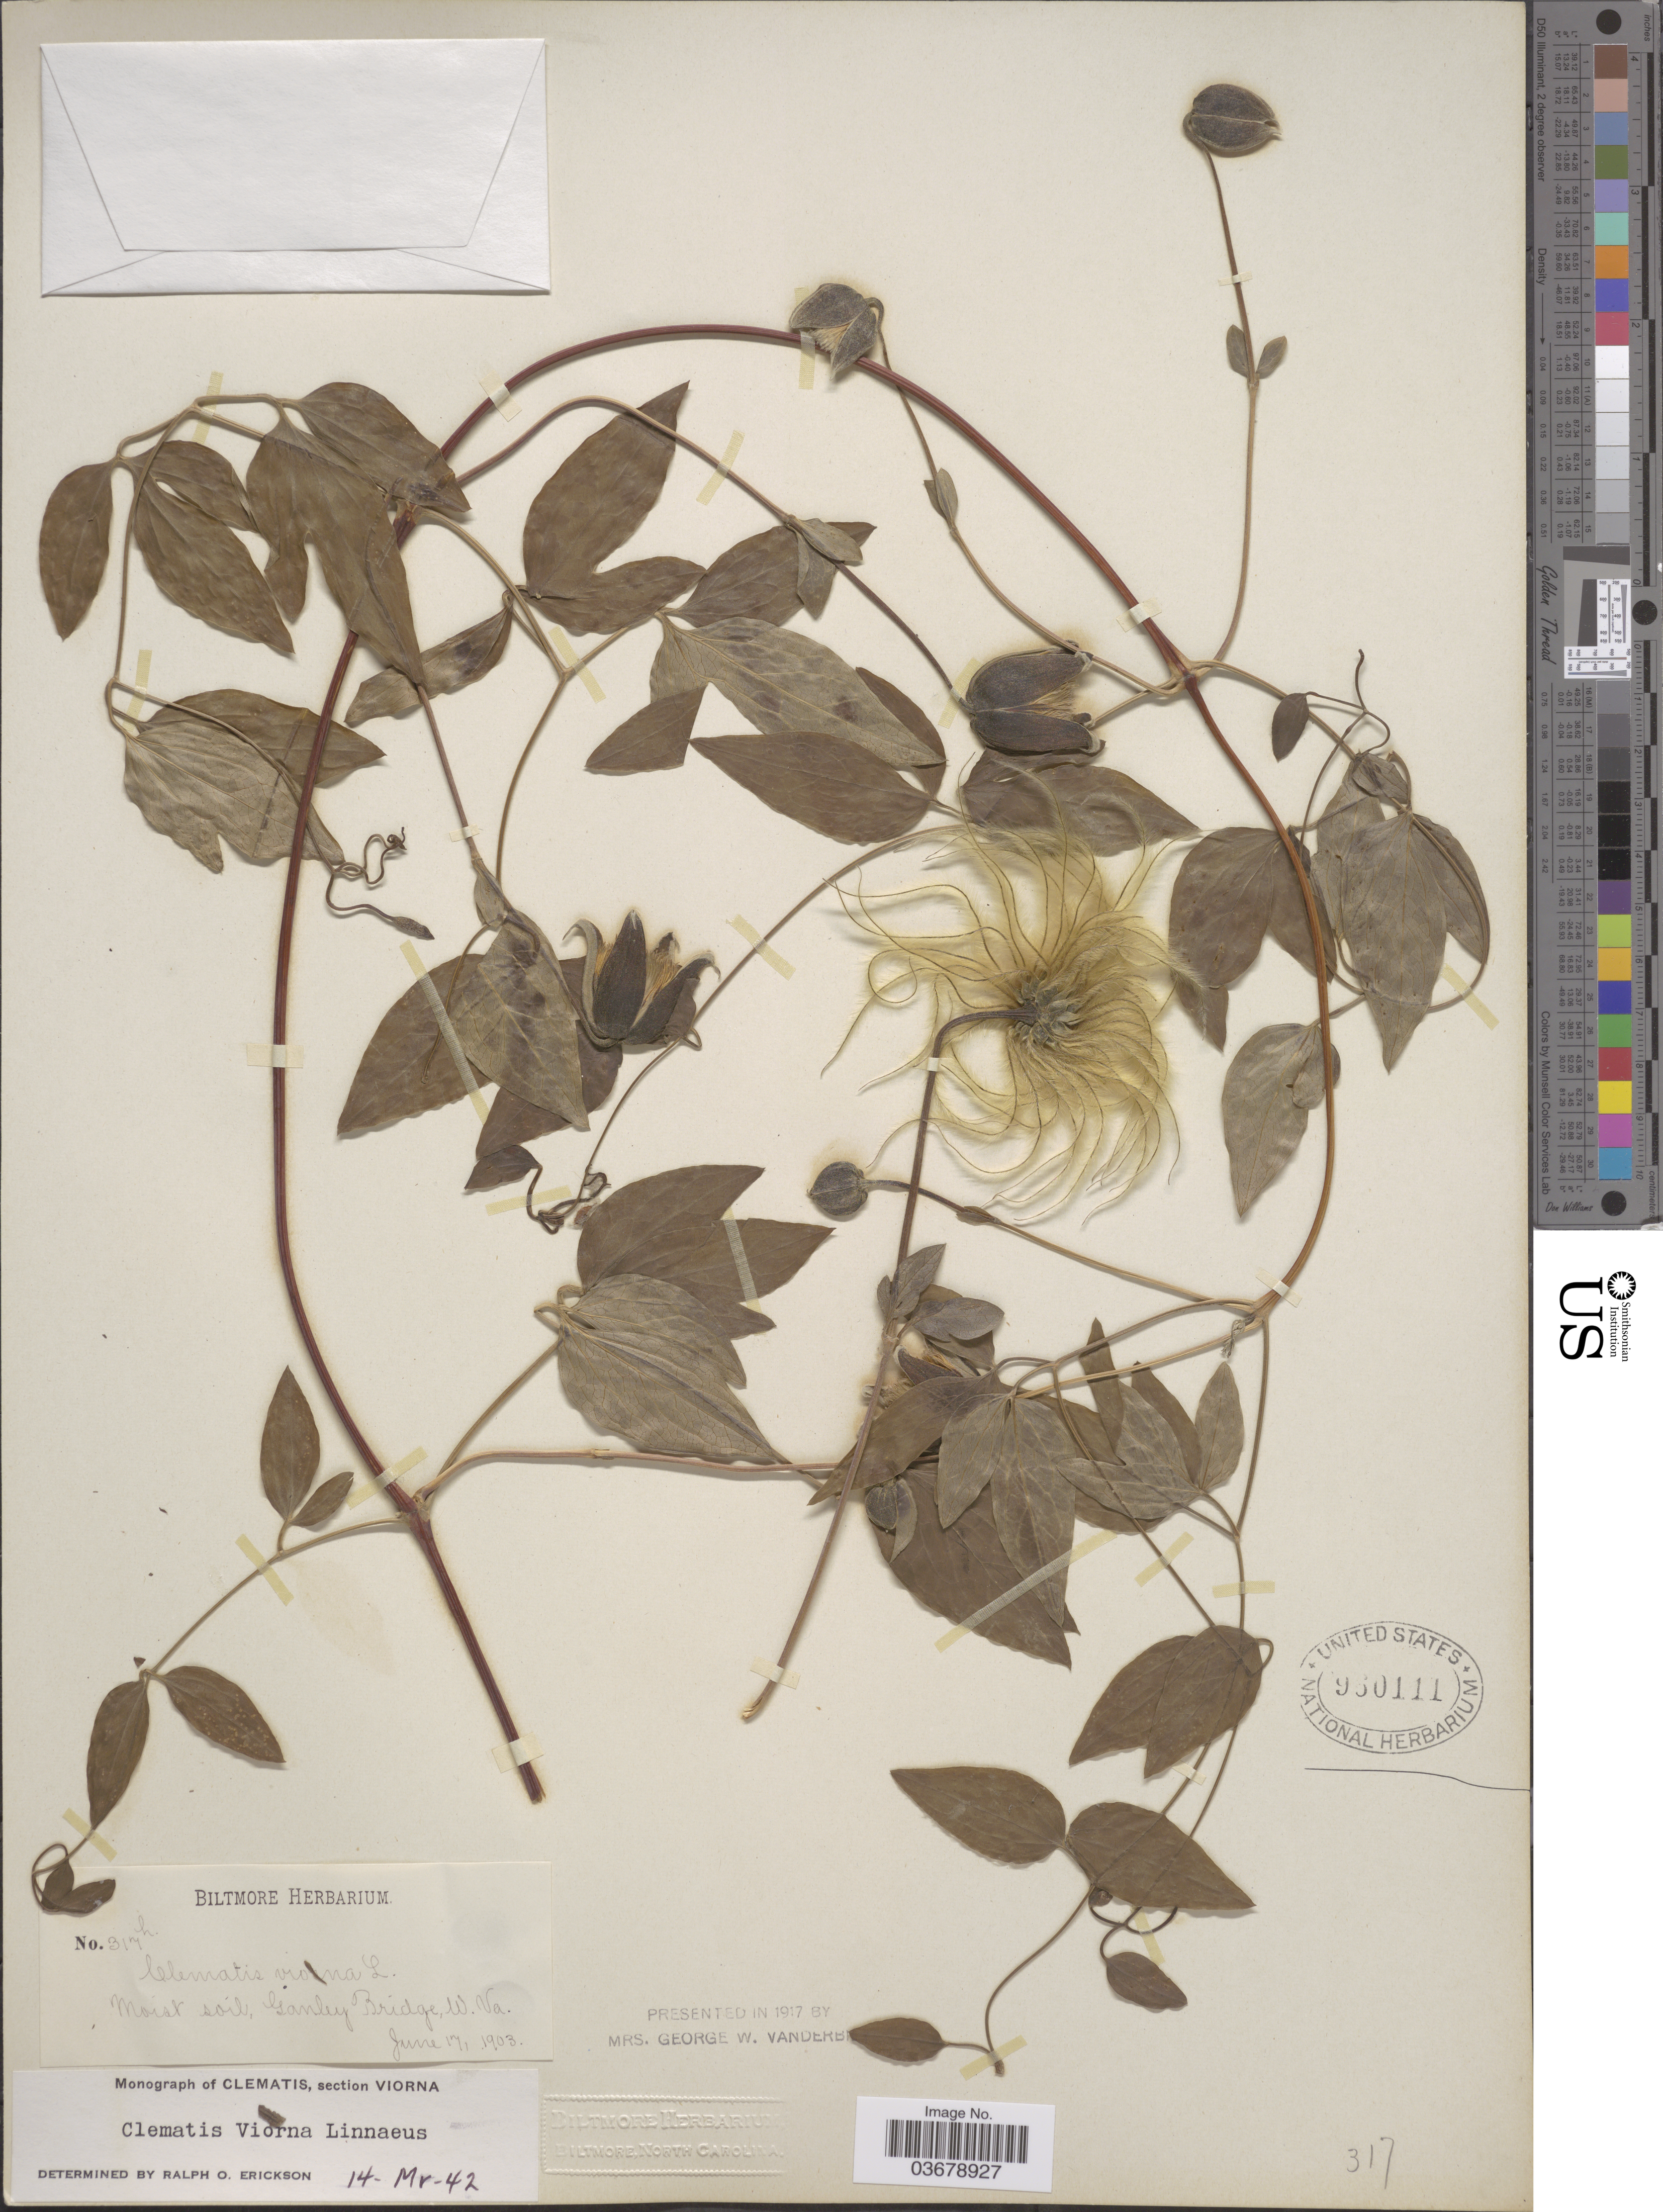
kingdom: Plantae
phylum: Tracheophyta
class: Magnoliopsida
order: Ranunculales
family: Ranunculaceae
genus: Clematis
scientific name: Clematis viorna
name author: L.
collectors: ex herb. Biltmore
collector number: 317h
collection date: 1903-06-17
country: United States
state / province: West Virginia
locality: Ganley Bridge.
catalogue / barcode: US 960111